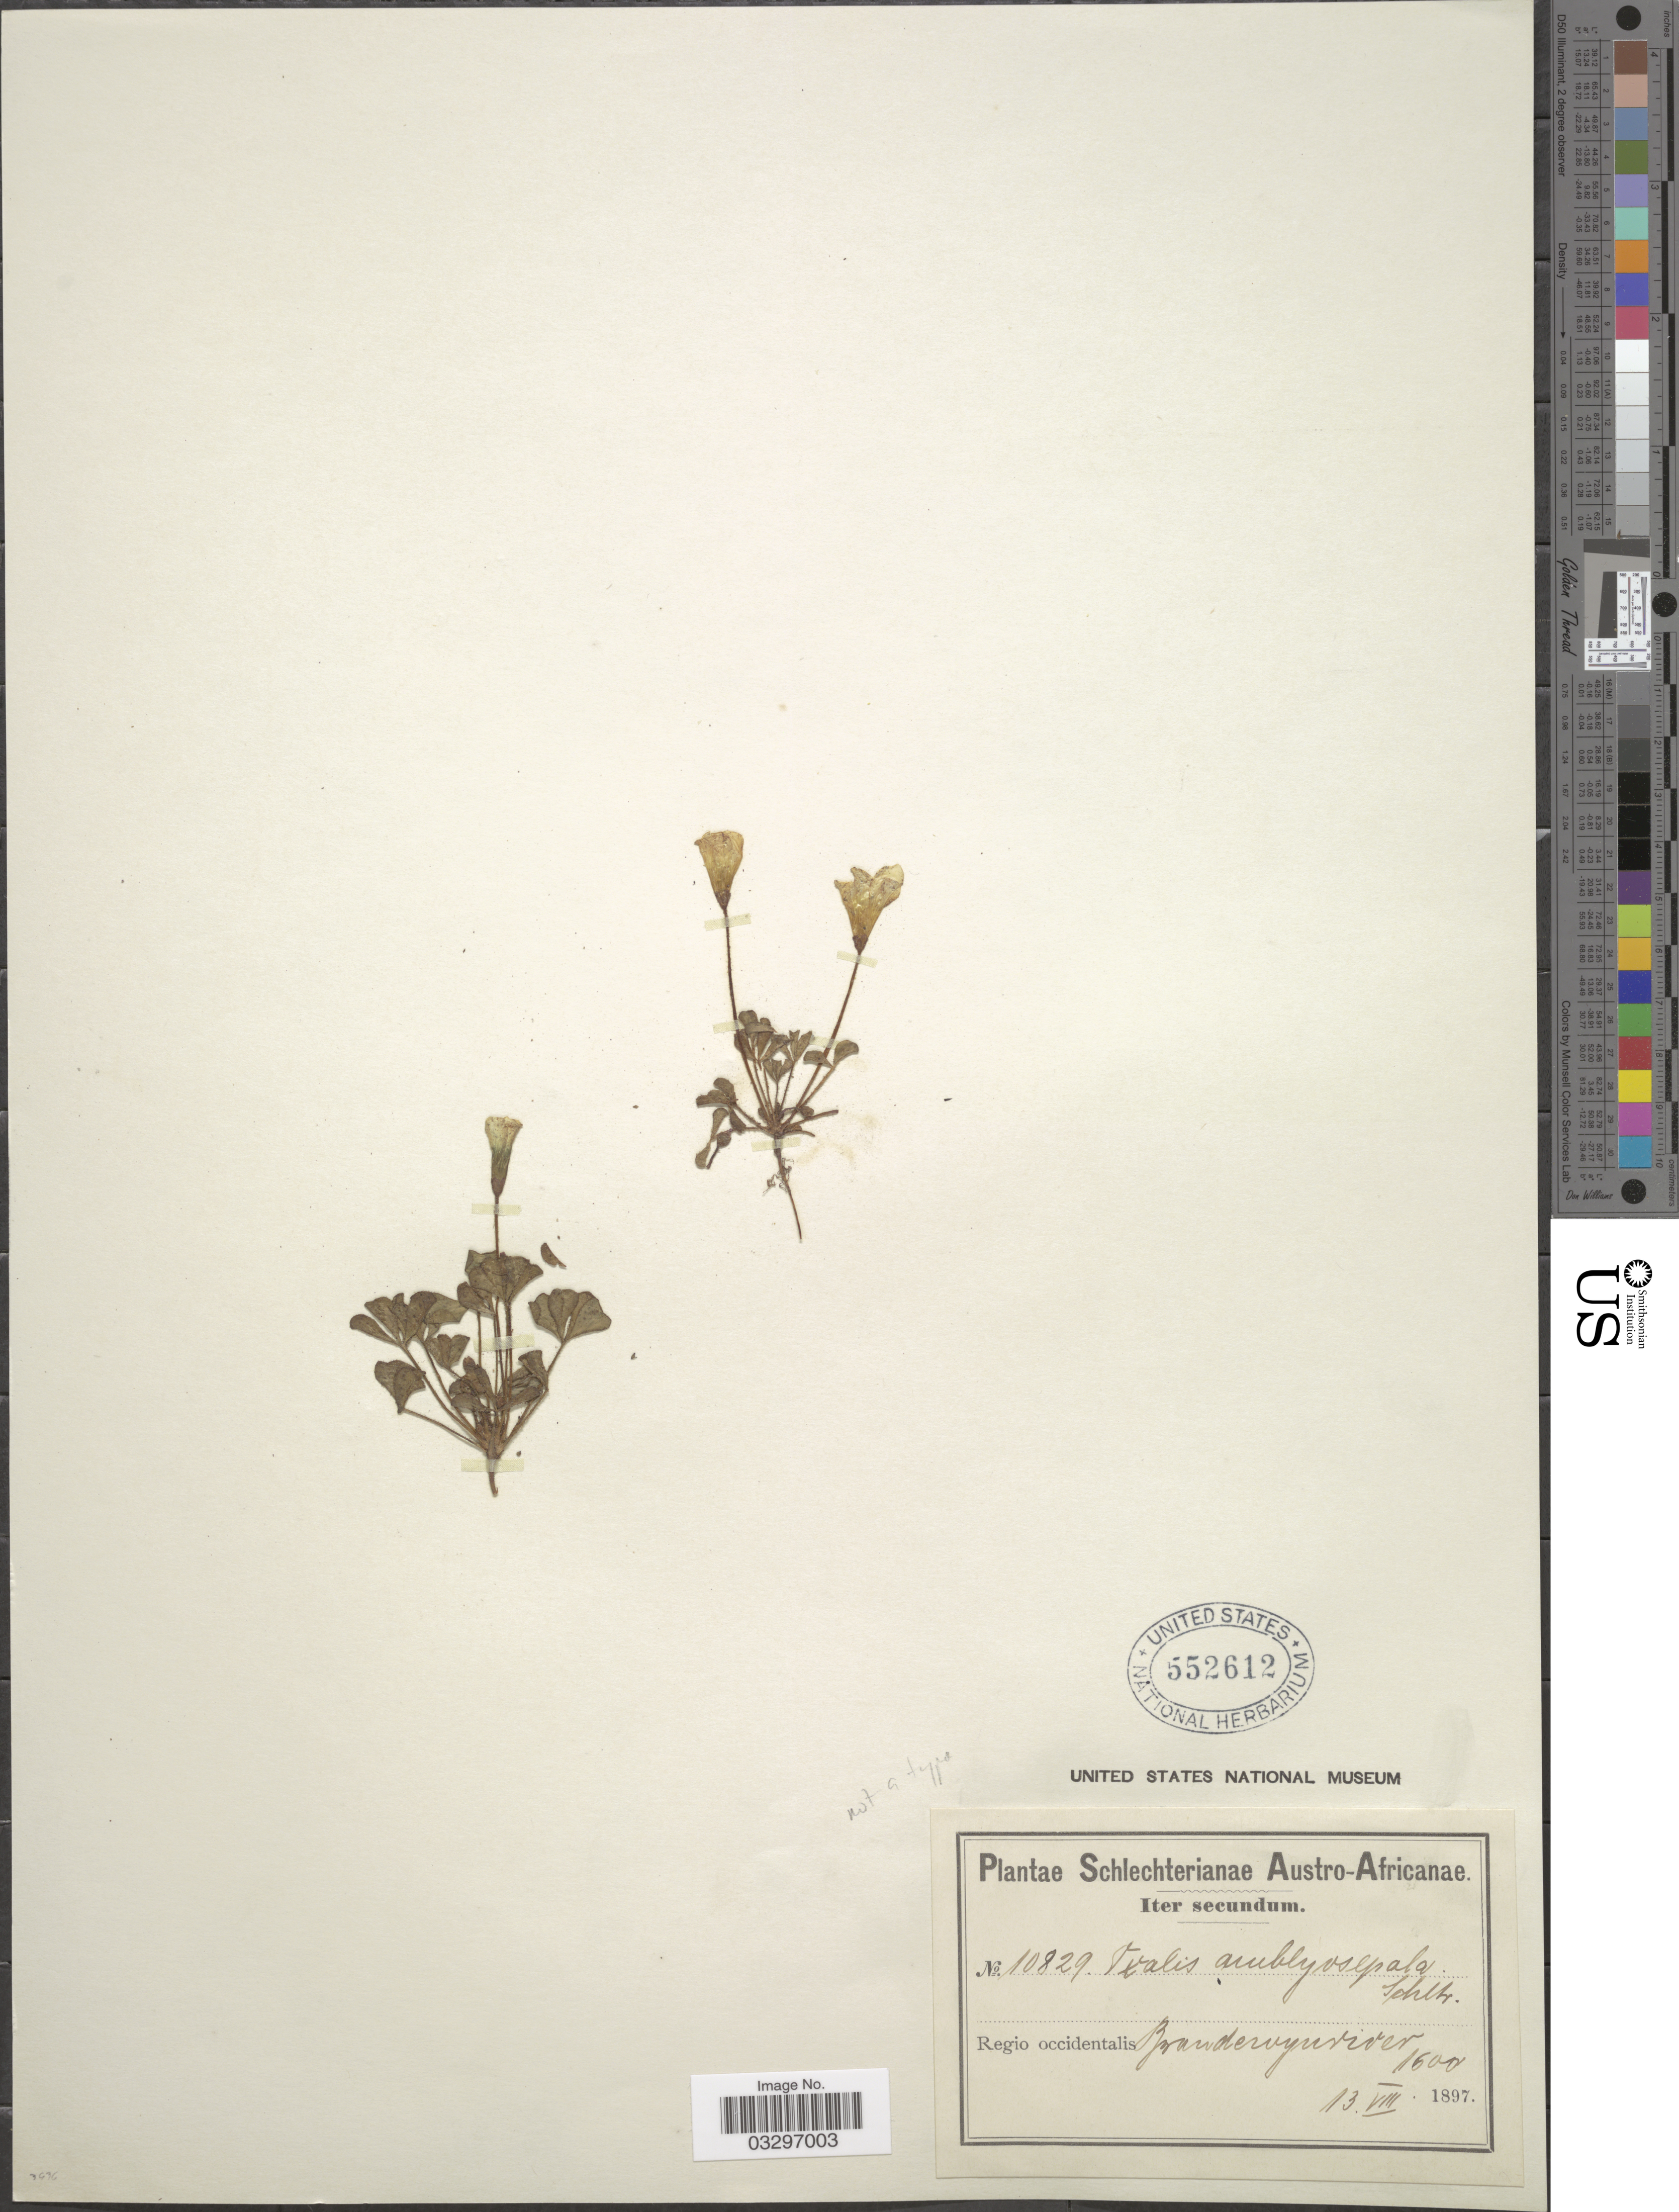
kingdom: Plantae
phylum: Tracheophyta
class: Magnoliopsida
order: Oxalidales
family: Oxalidaceae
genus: Oxalis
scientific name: Oxalis amblyosepala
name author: Schltr.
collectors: Schlechter, --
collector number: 10829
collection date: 1897-08-13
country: South Africa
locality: Austro-Africanae, Regio occidentalis, Branderwynriver.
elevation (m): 488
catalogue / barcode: US 552612